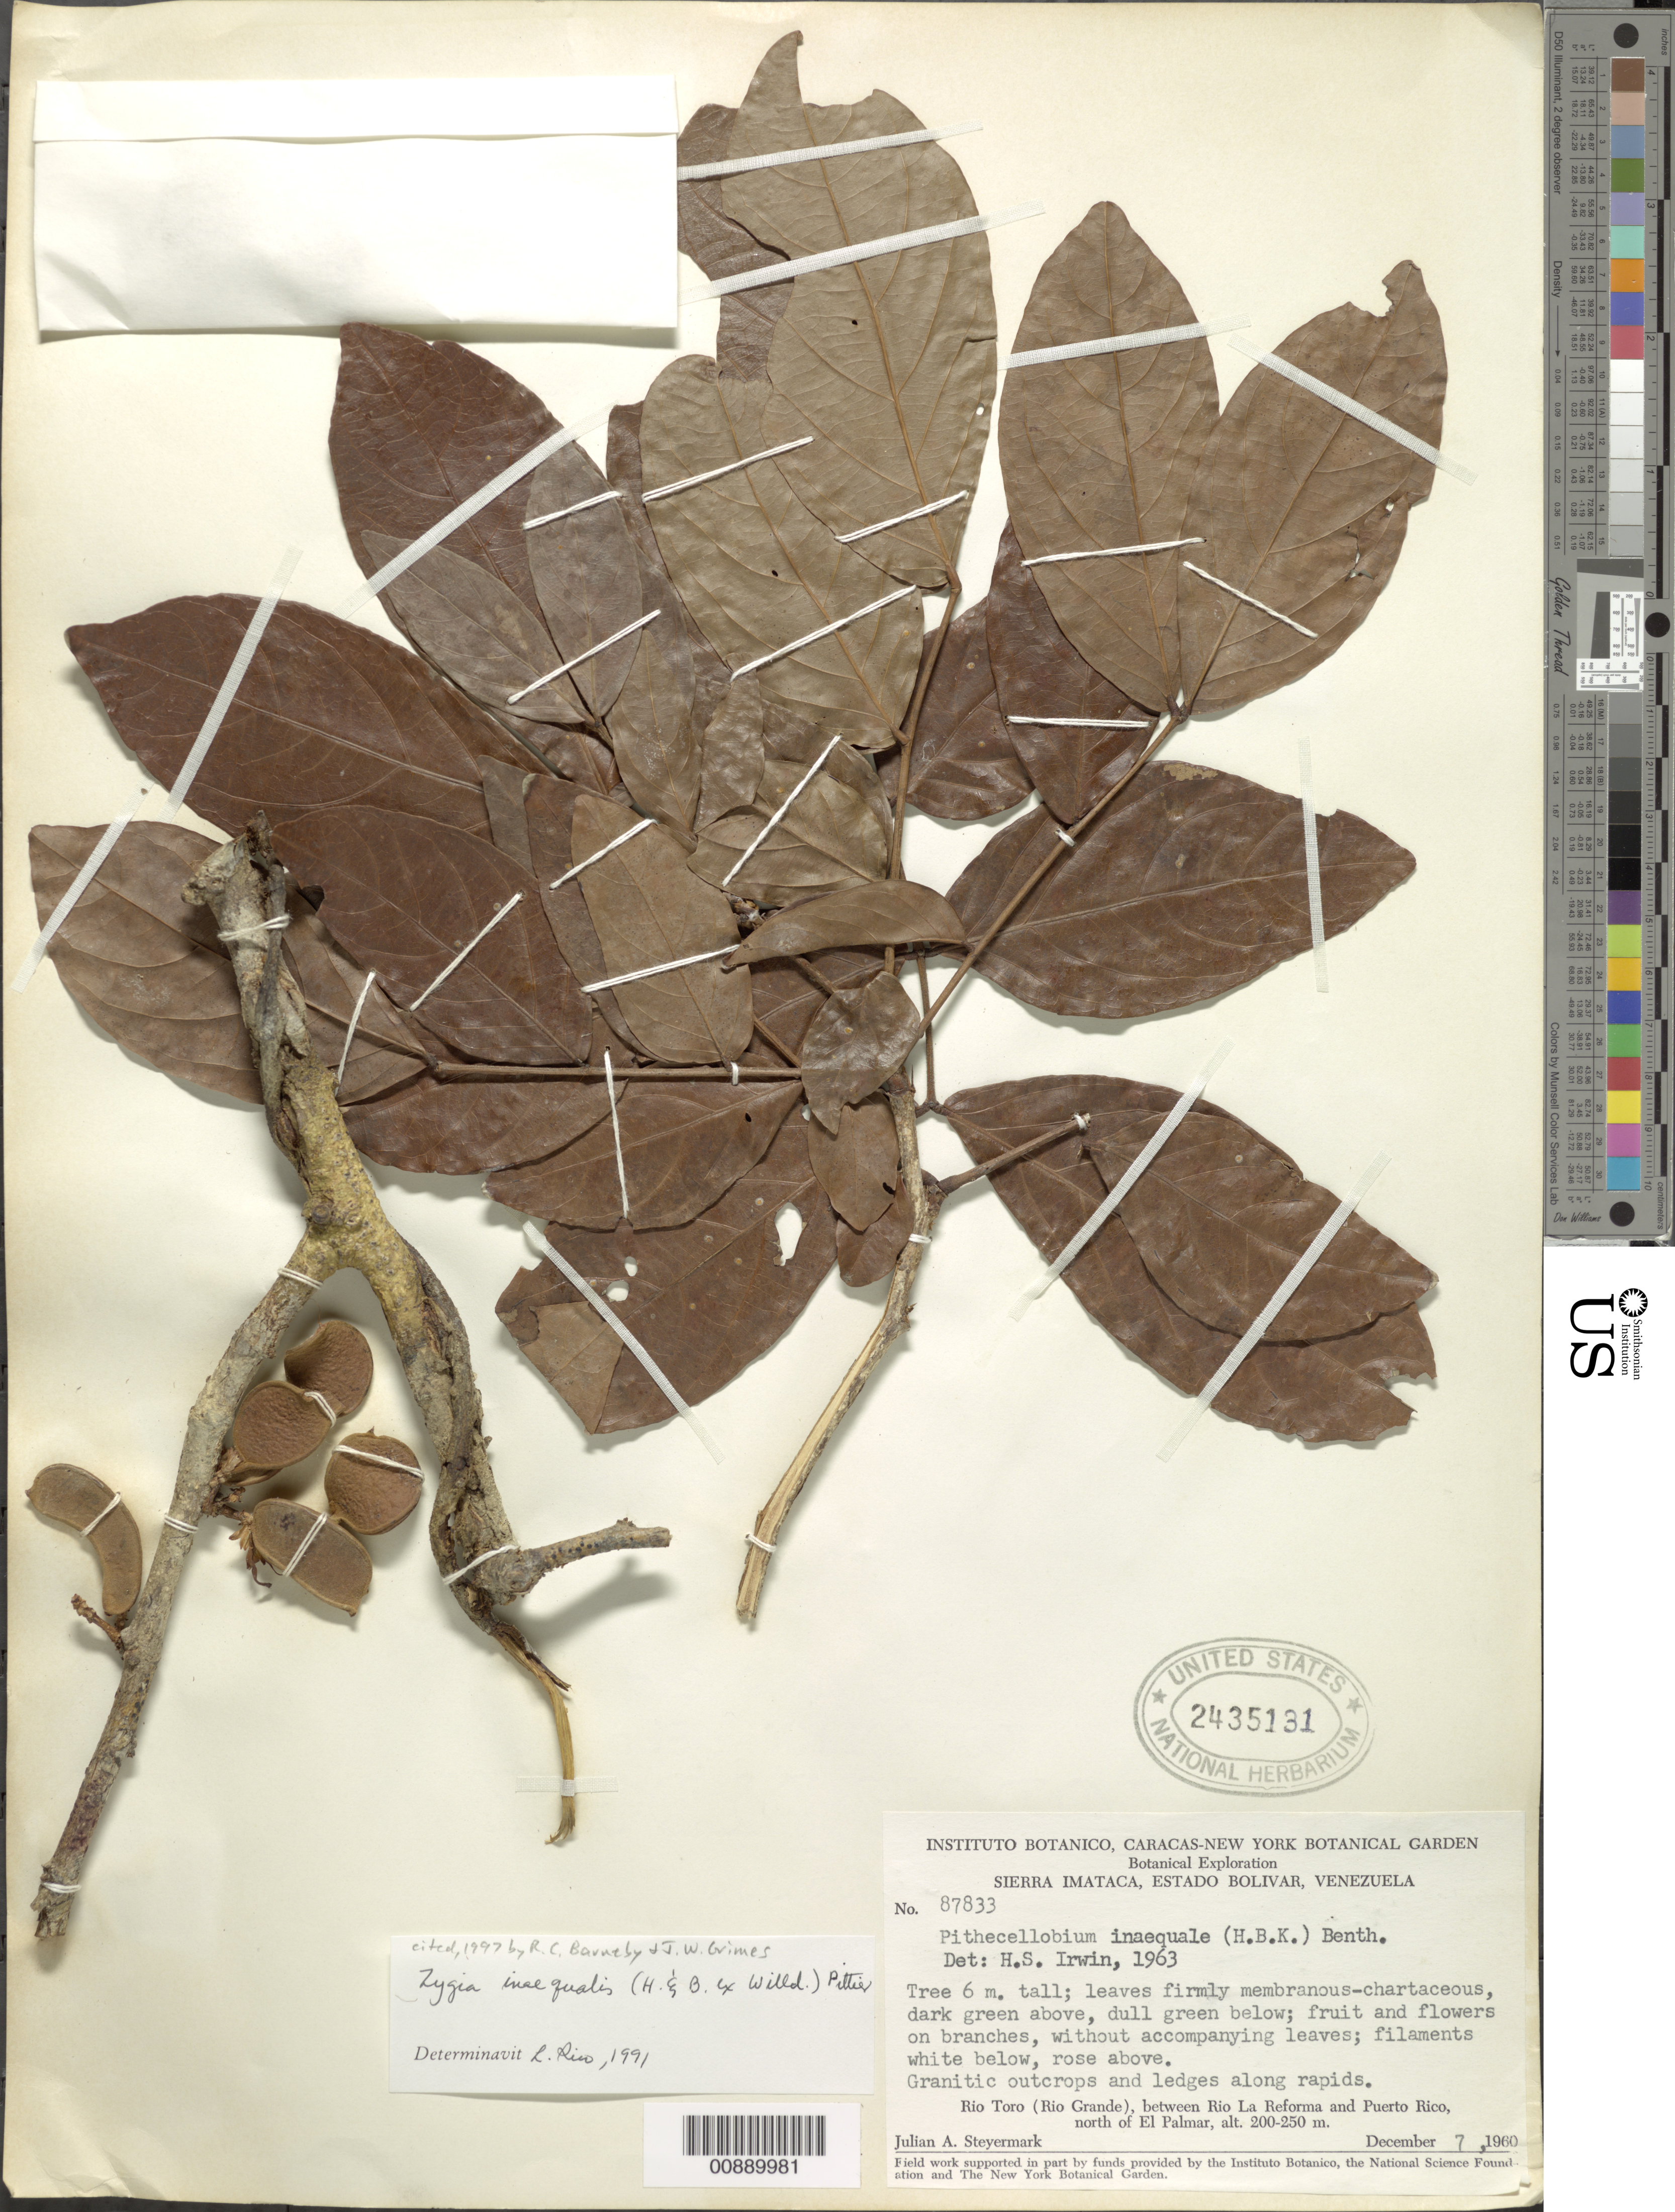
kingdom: Plantae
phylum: Tracheophyta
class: Magnoliopsida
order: Fabales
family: Fabaceae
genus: Zygia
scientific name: Zygia inaequalis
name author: (Humb. & Bonpl. ex Willd.) Pittier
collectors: J. Steyermark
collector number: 87833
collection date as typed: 7-Dec-60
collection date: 1960-12-07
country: Venezuela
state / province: Bolívar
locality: Sierra Imataca; Río Toro (Río Grande), between Río La Reforma and Puerto Rico, N of El Palmar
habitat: Granitic outcrops & ledges along rapids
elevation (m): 200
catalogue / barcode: US 2435131